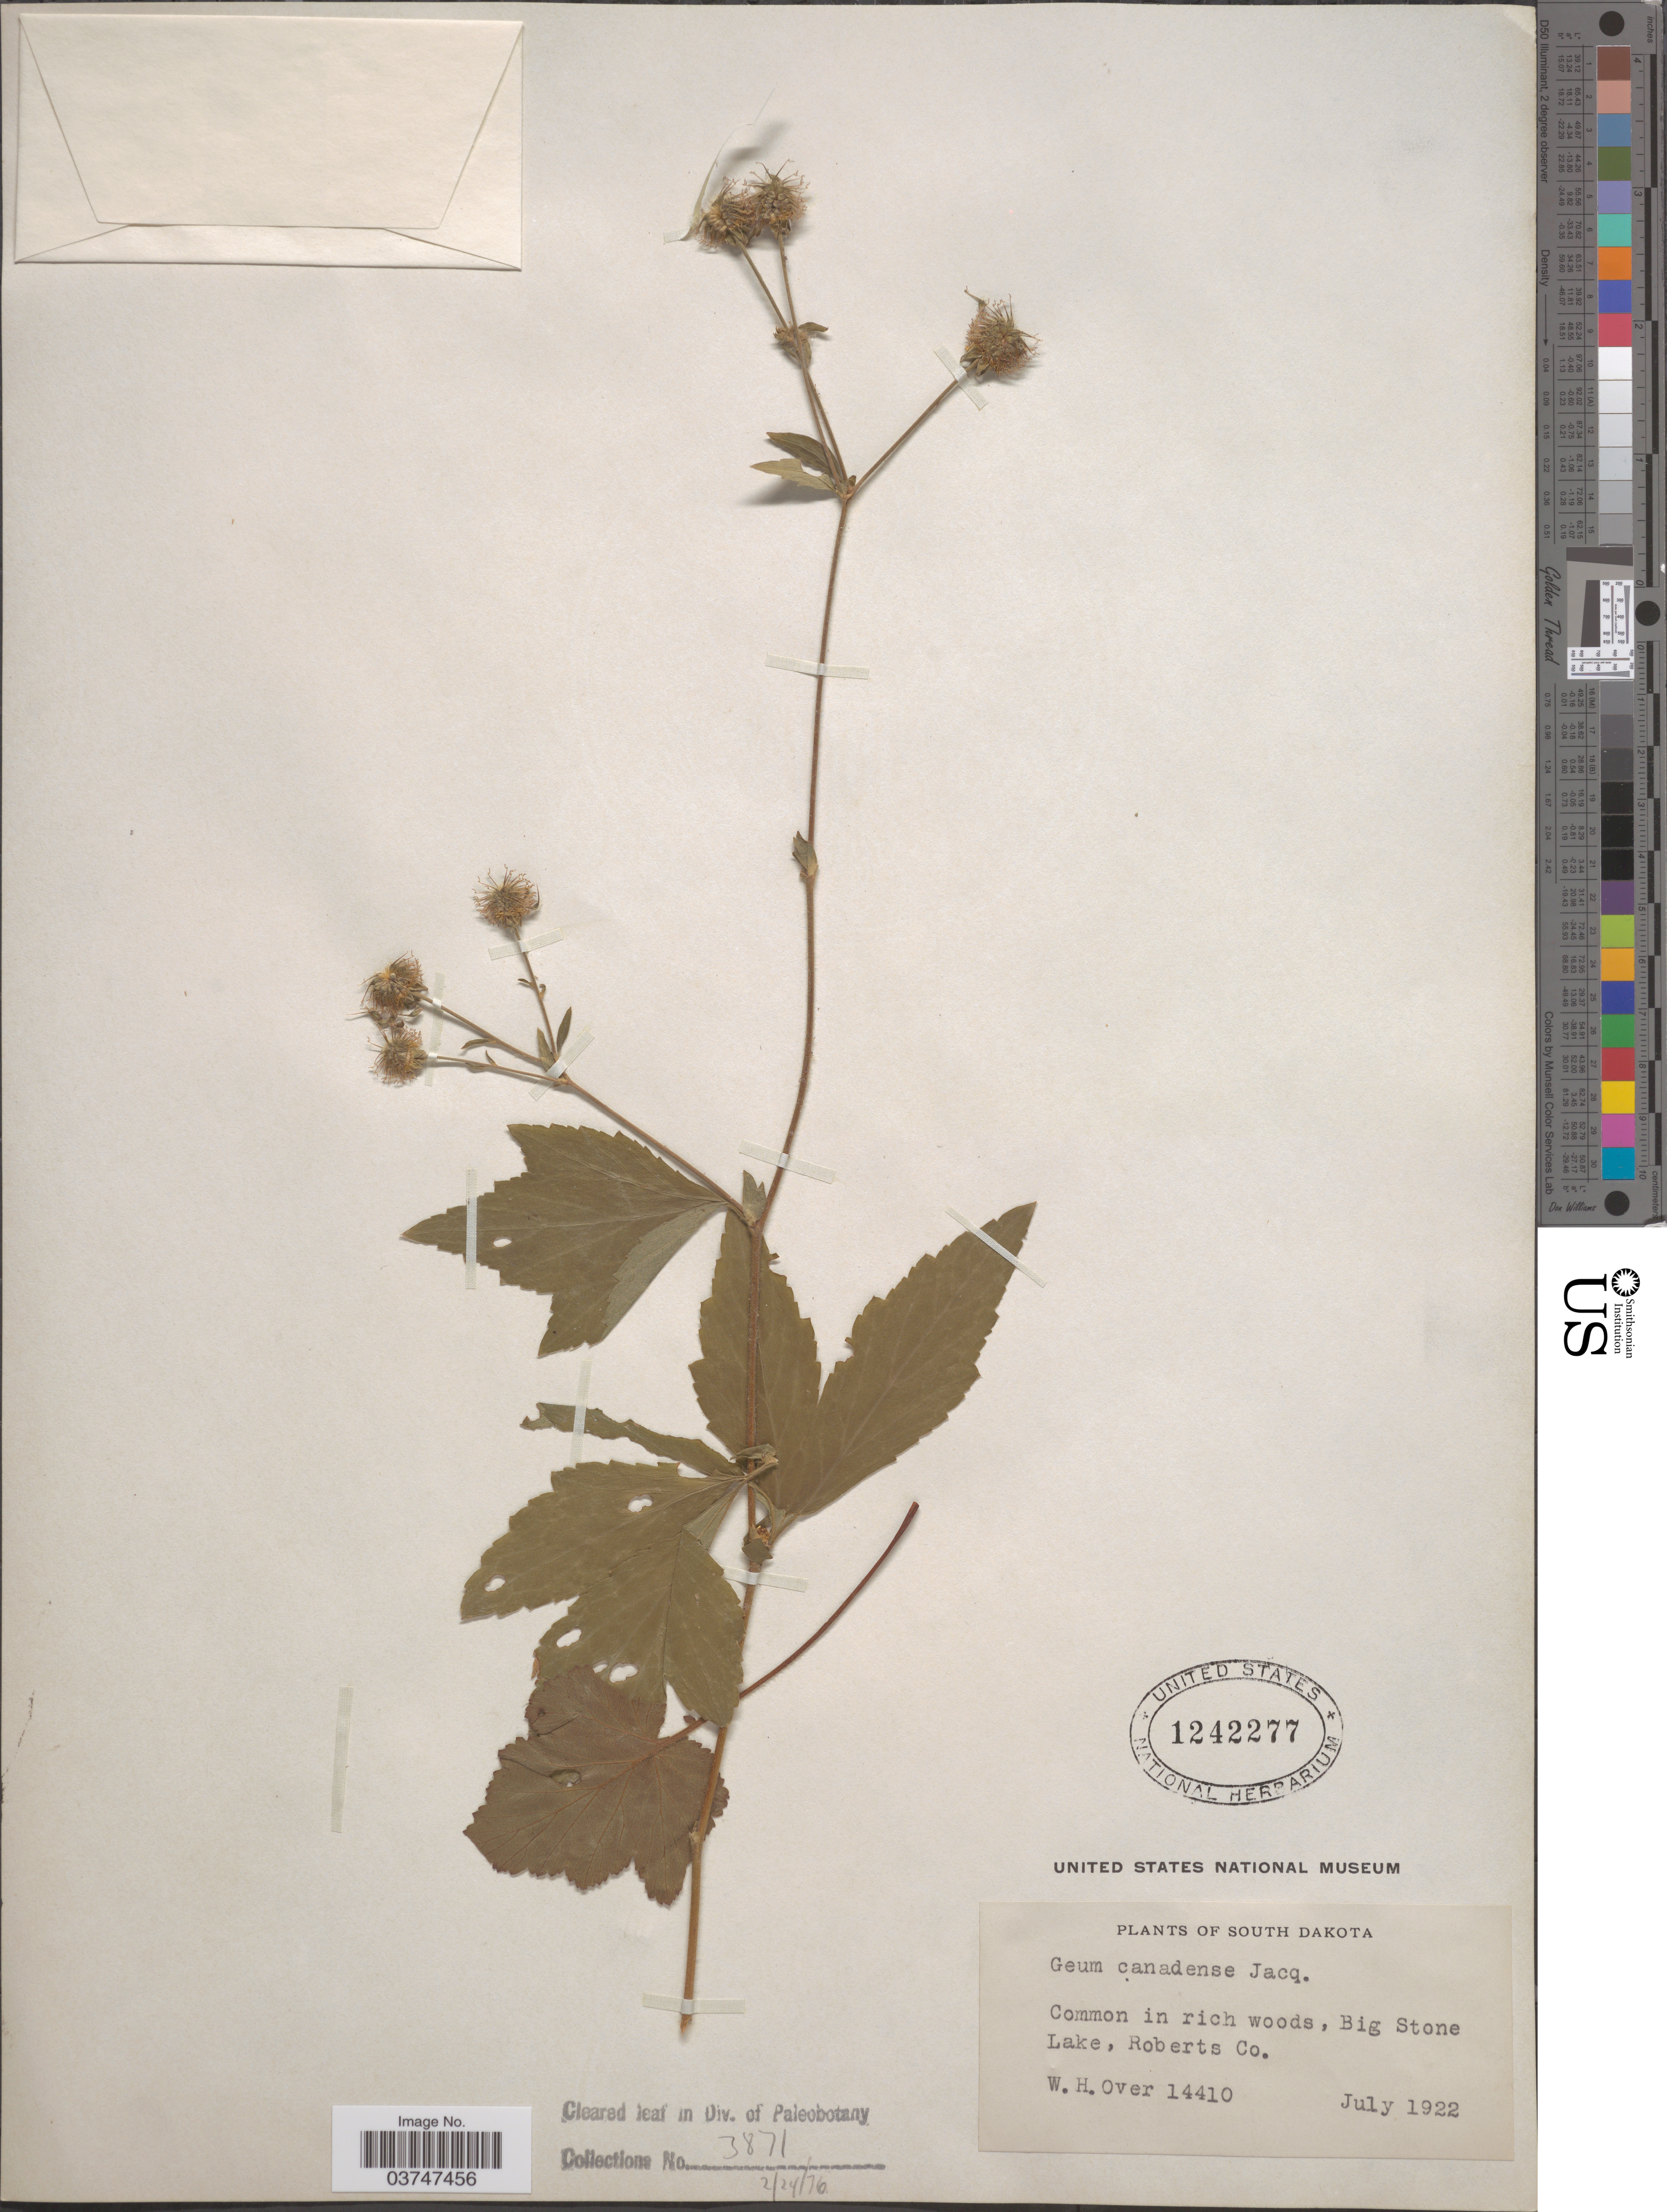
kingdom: Plantae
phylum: Tracheophyta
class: Magnoliopsida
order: Rosales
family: Rosaceae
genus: Geum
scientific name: Geum canadense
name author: Jacq.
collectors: W. Over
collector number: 14410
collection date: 1922-07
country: United States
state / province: South Dakota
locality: Common in rich woods, Big Stone Lake, Roberts Co.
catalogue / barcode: US 1242277